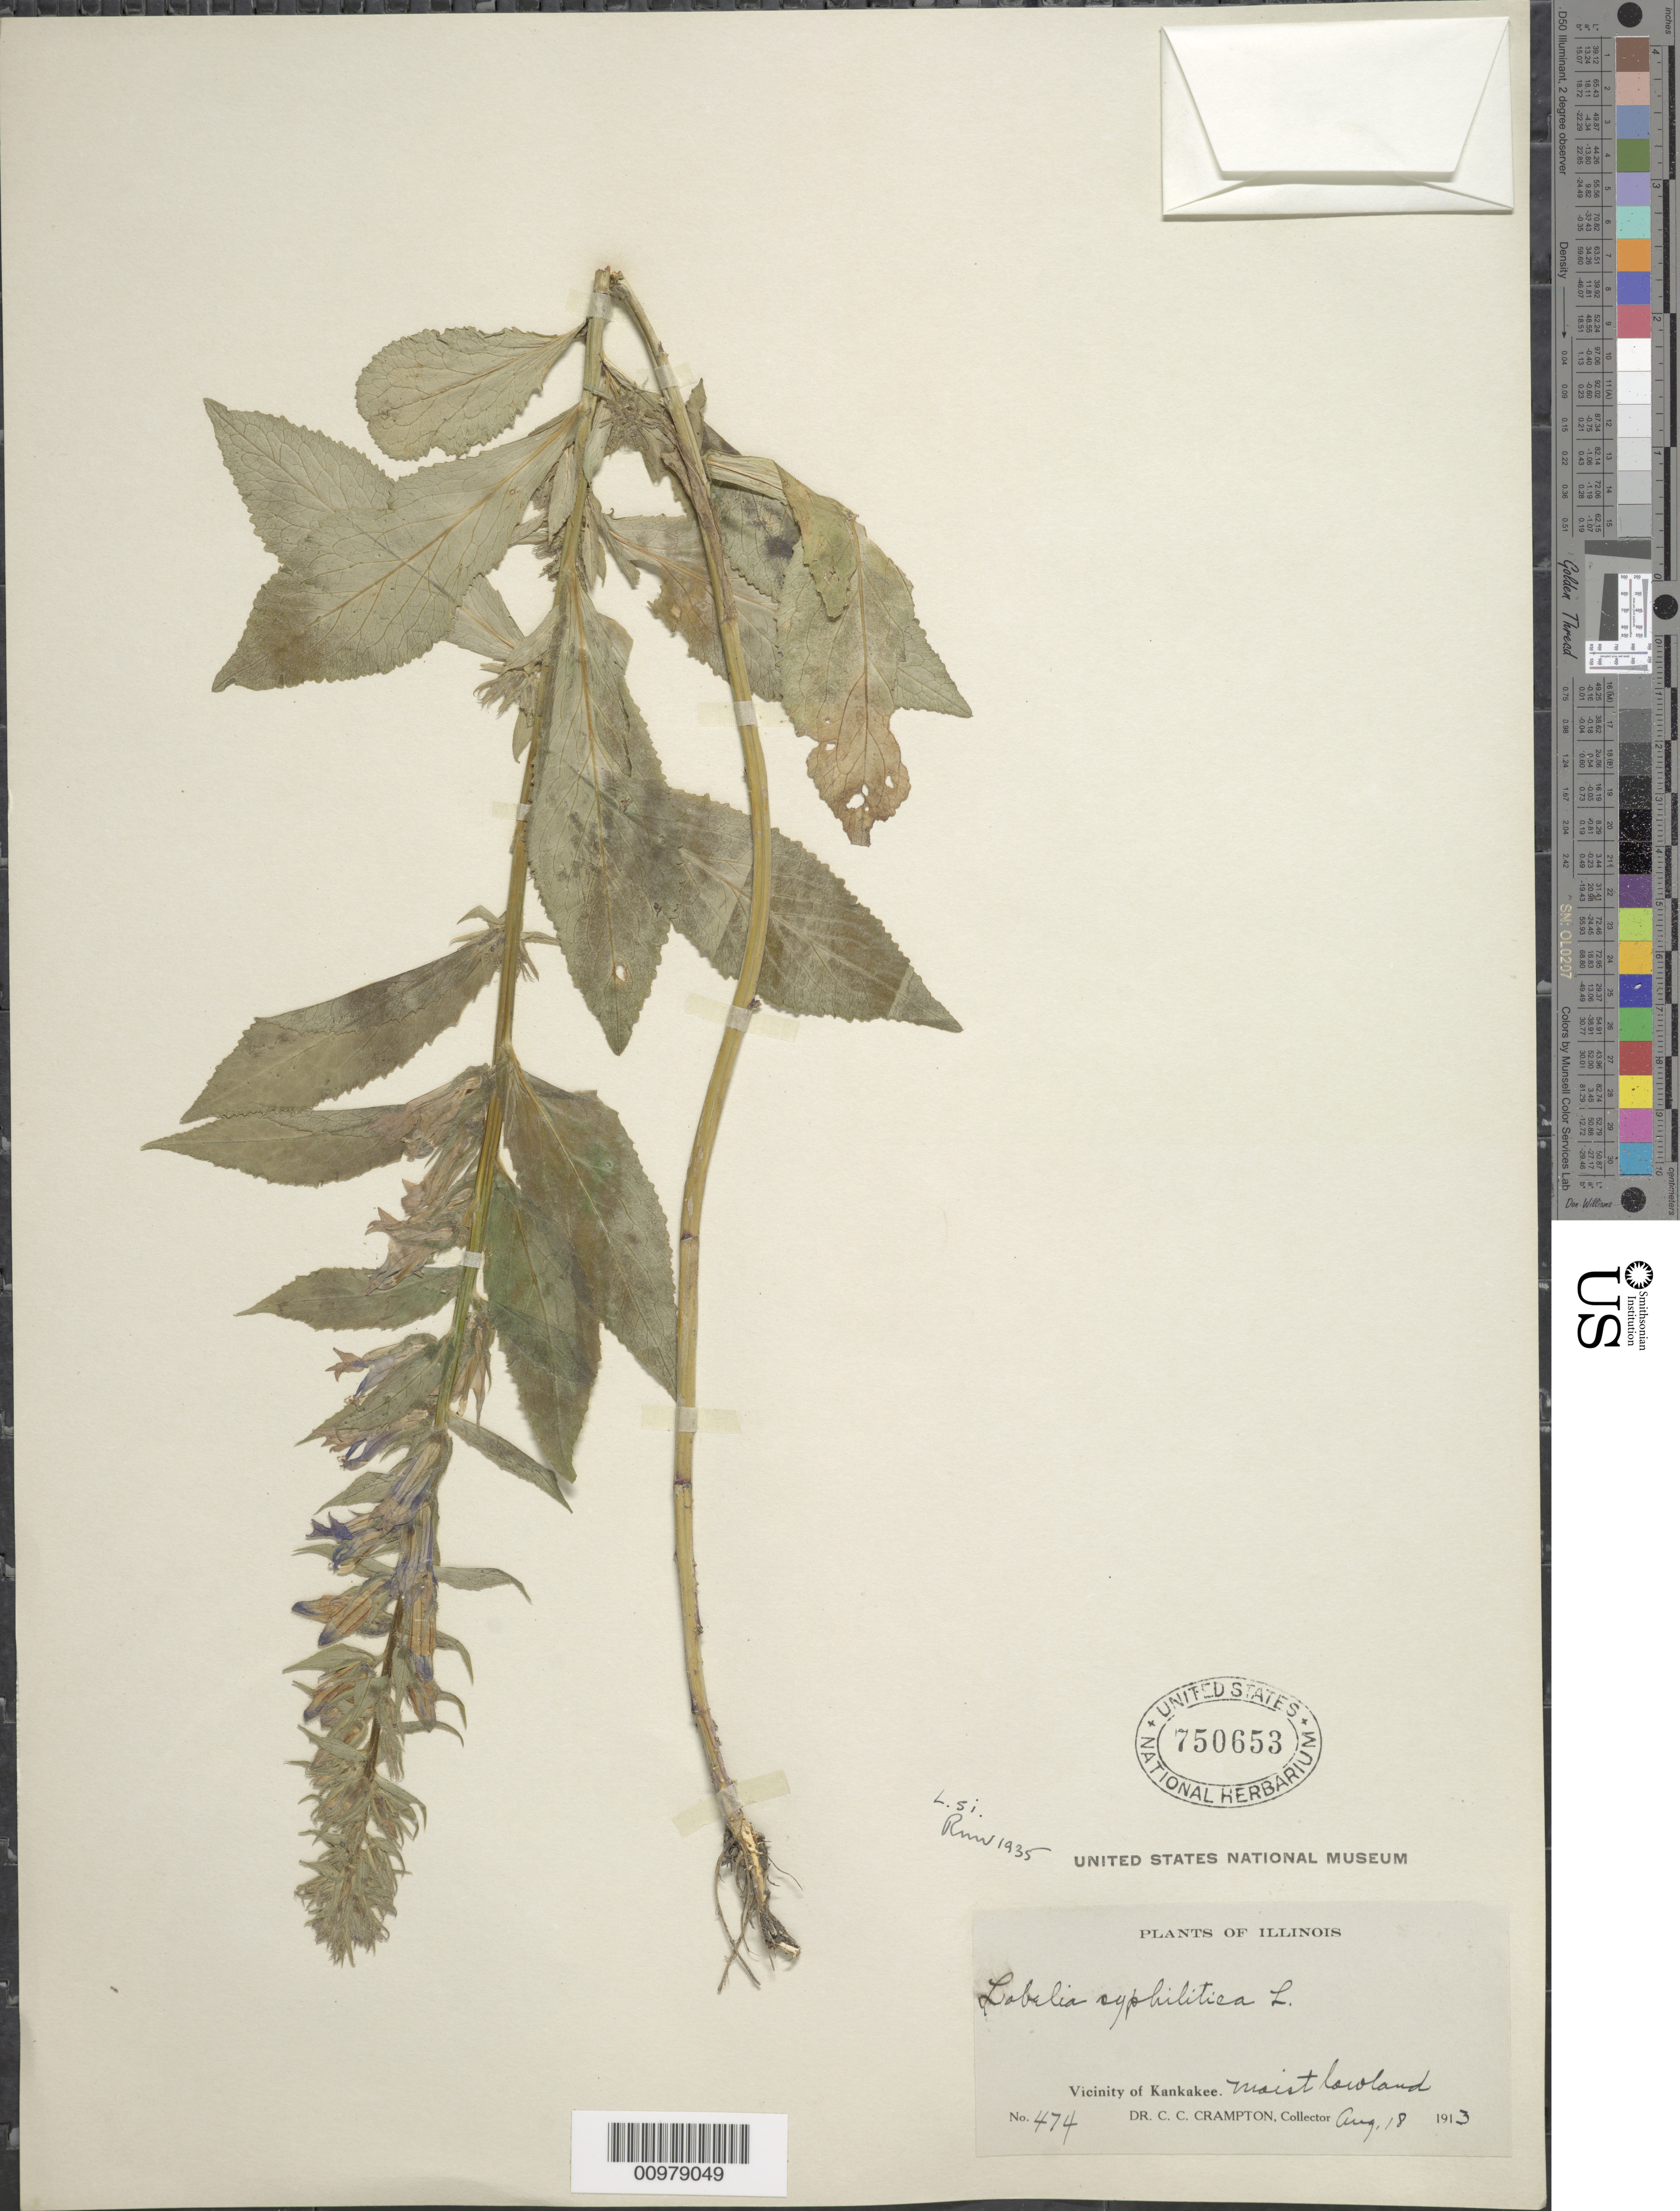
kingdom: Plantae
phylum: Tracheophyta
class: Magnoliopsida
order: Asterales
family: Campanulaceae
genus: Lobelia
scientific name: Lobelia siphilitica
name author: L.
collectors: C. Crampton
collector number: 474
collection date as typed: Aug. 18, 1913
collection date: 1913-08-18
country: United States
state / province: Illinois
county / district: Kankakee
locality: Kankakee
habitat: moist lowland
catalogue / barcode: US 750653